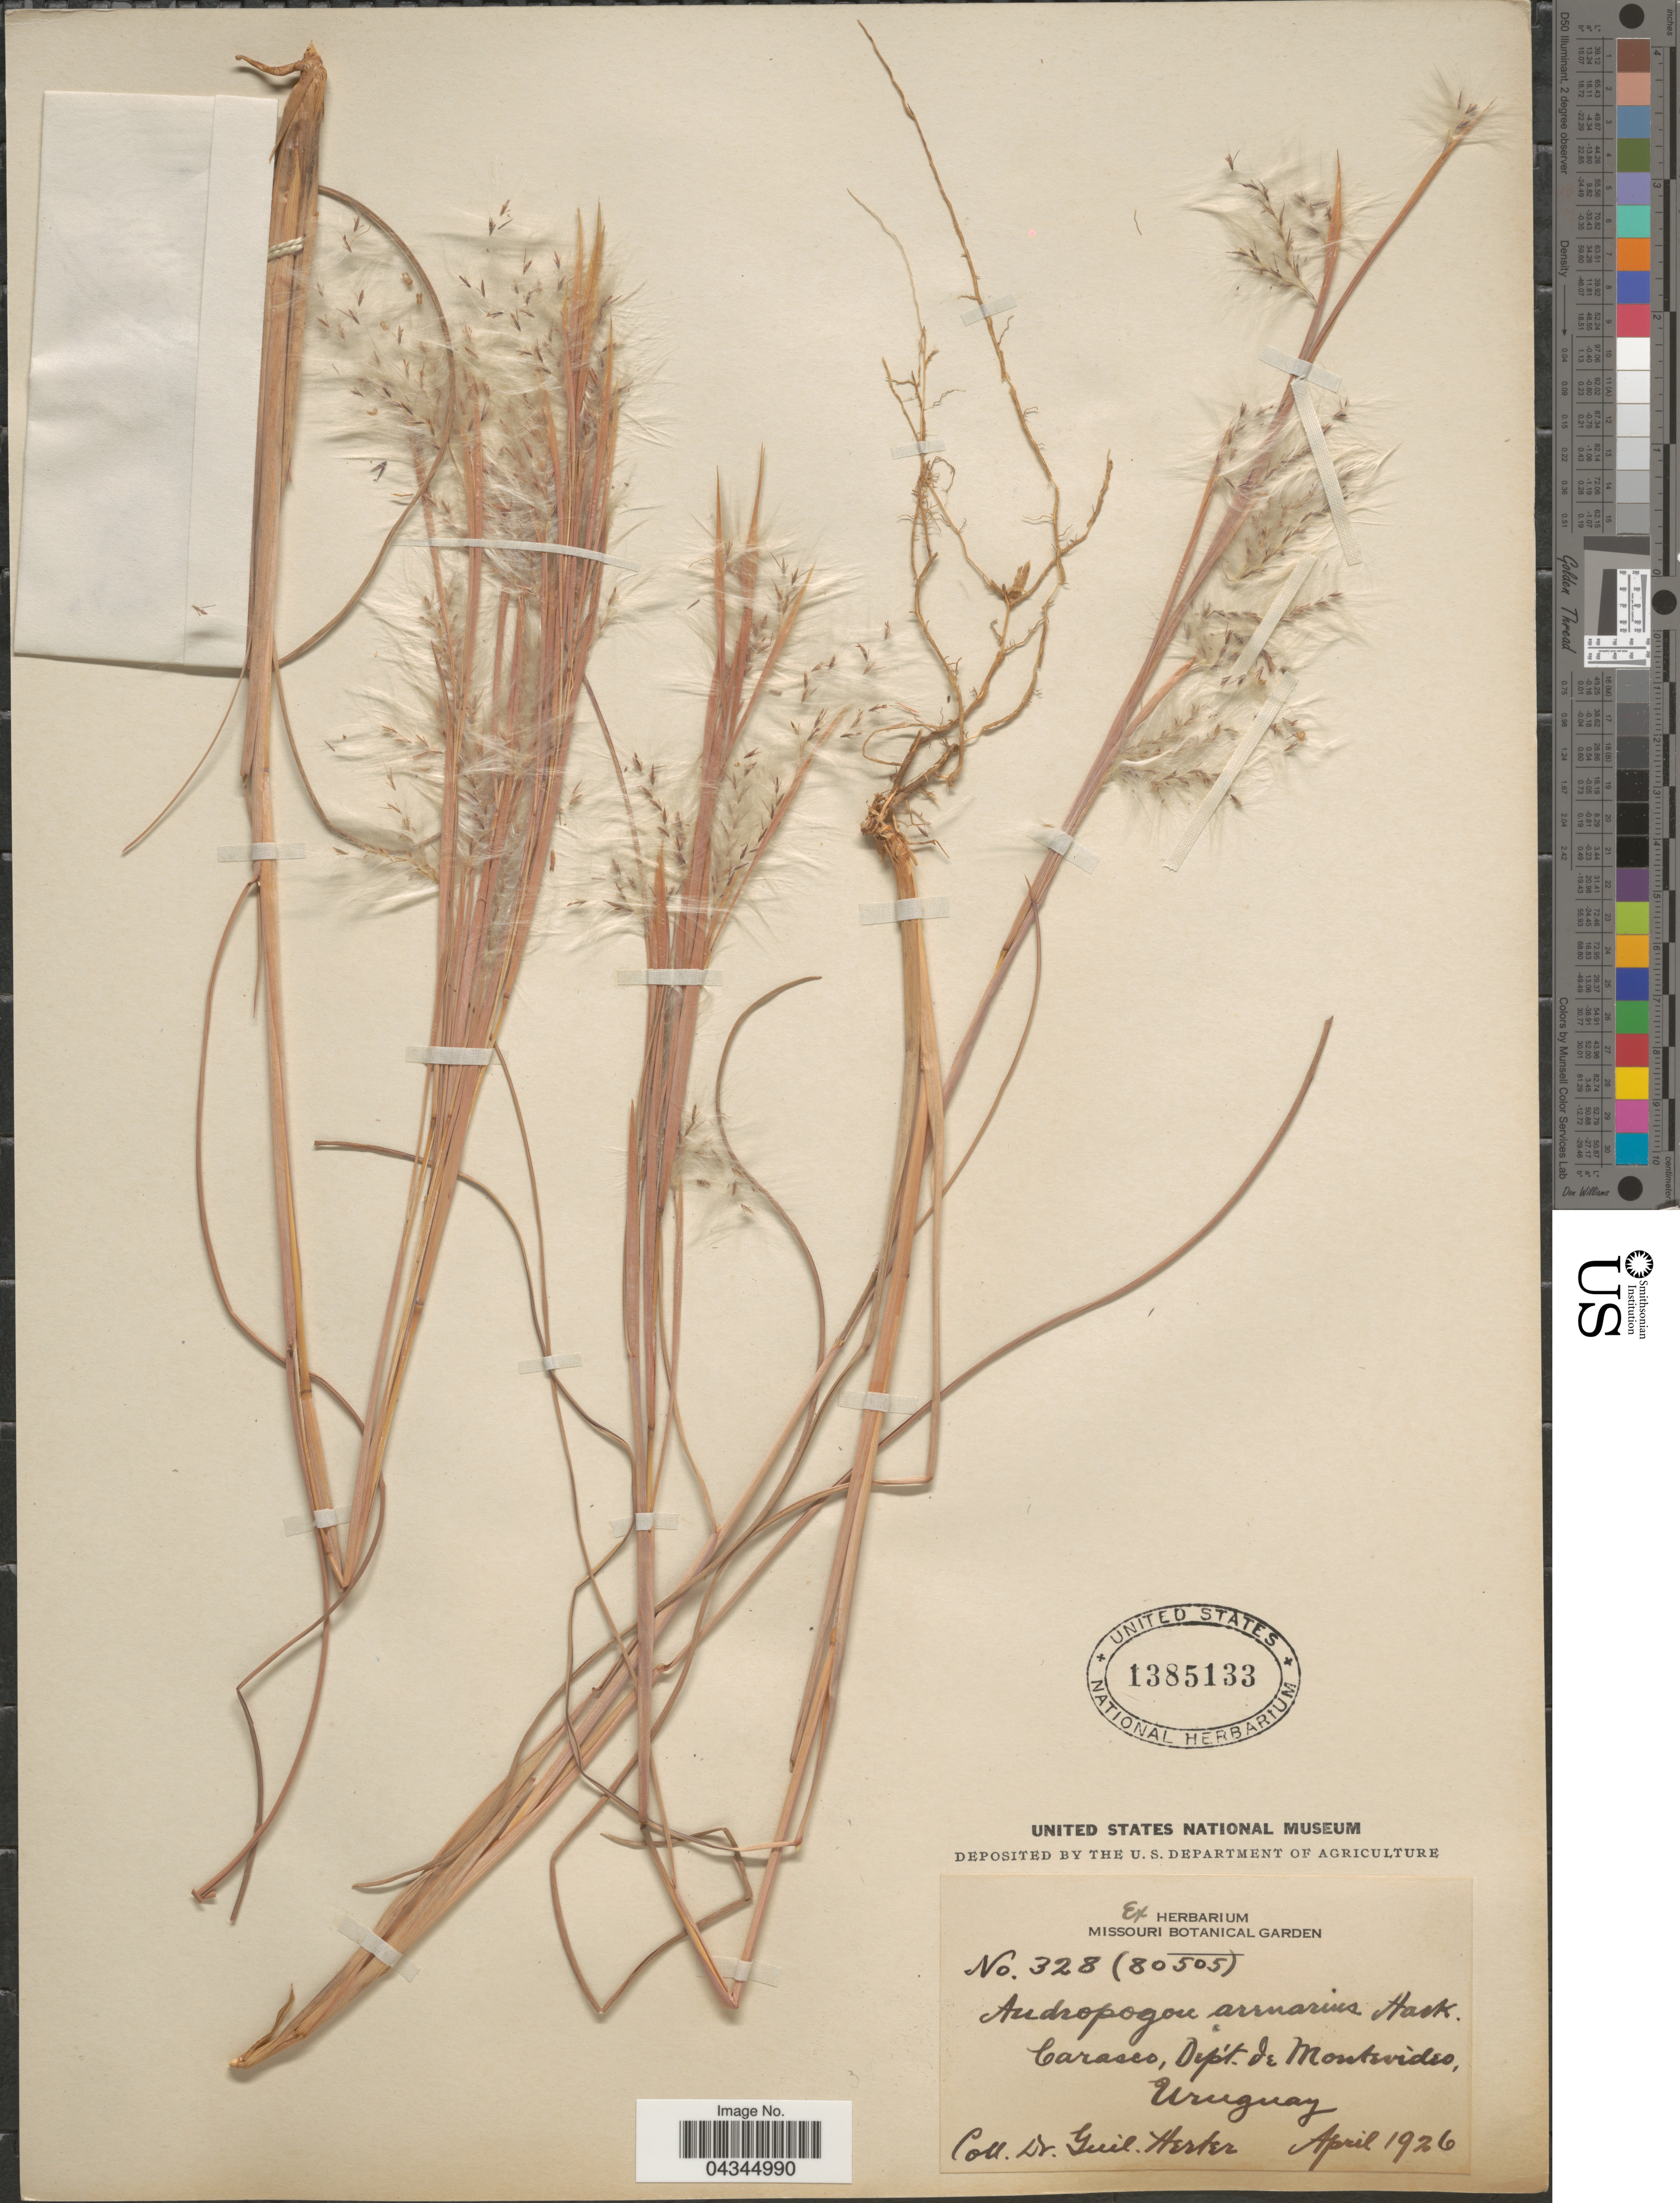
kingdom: Plantae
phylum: Tracheophyta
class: Liliopsida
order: Poales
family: Poaceae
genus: Andropogon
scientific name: Andropogon arenarius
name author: Hack.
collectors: G. Herter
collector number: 328/80505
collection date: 1926-04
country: Uruguay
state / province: Montevideo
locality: Carasco, Dept. de Montevideo.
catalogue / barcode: US 1385133